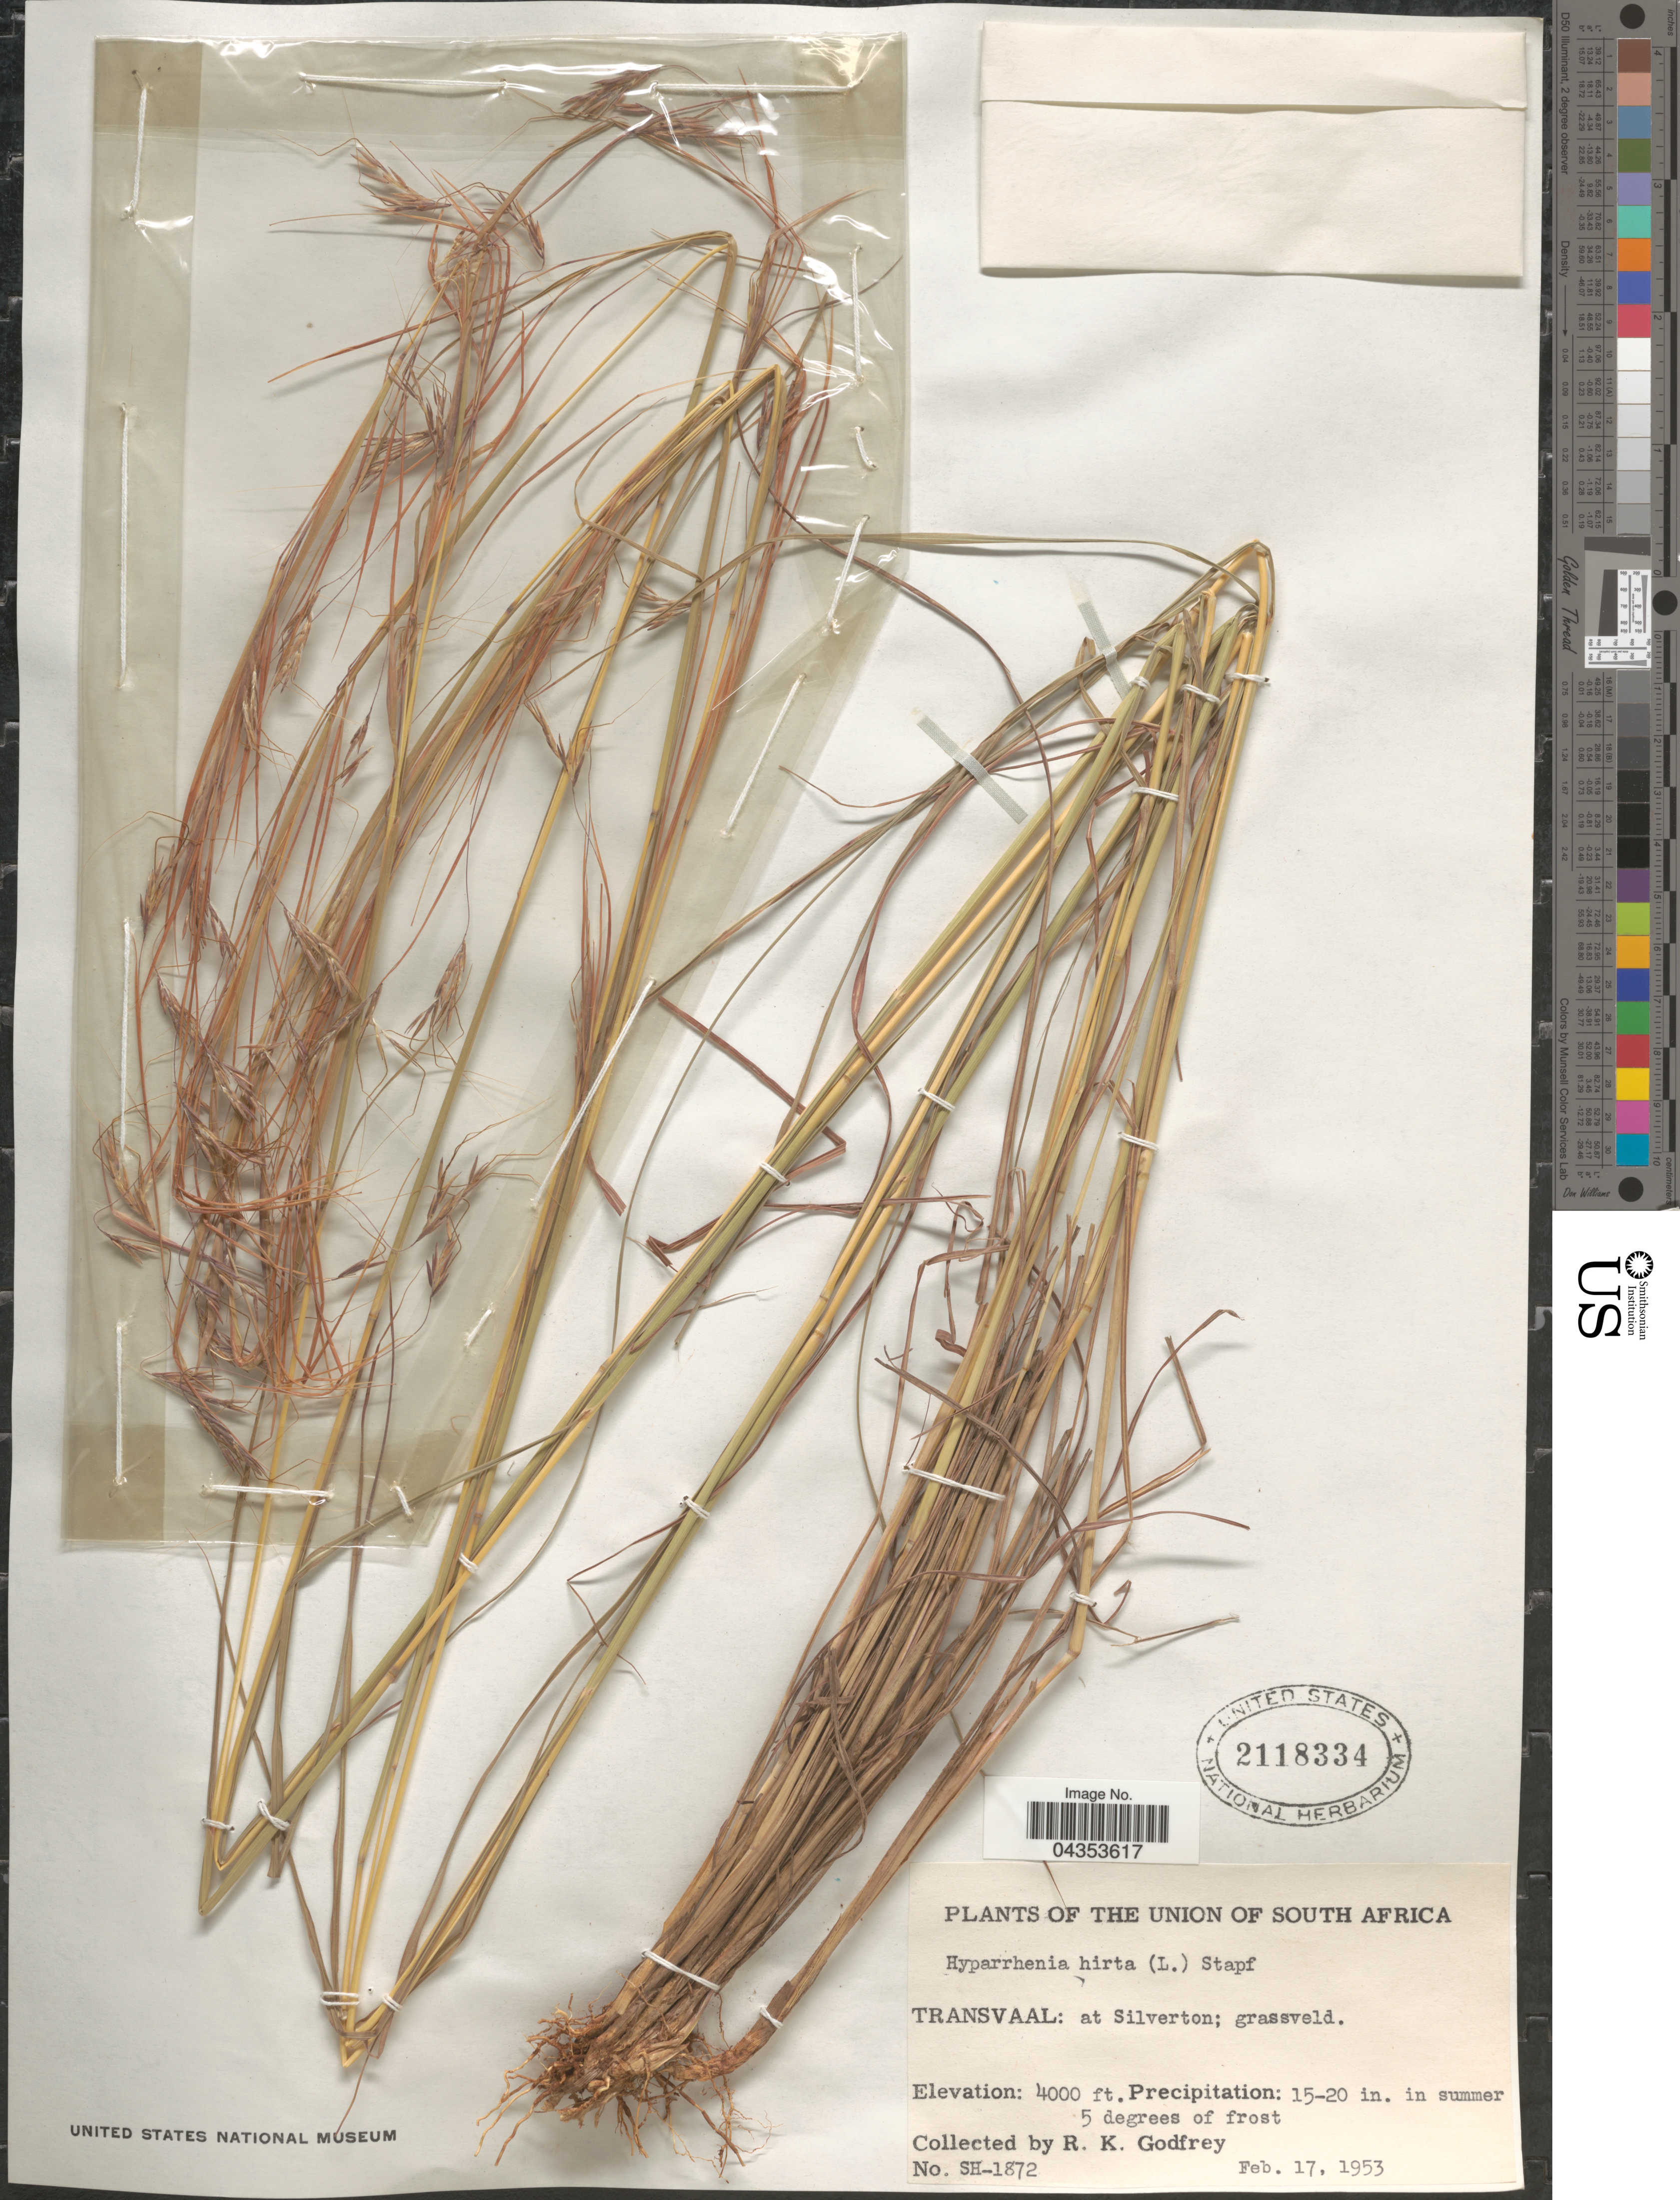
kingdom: Plantae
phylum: Tracheophyta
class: Liliopsida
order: Poales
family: Poaceae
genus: Hyparrhenia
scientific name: Hyparrhenia hirta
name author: (L.) Stapf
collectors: R. K. Godfrey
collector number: SH-1872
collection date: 1953-02-17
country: South Africa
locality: The Union of South Africa. Transvaal: at Silverton.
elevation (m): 1219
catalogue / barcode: US 2118334